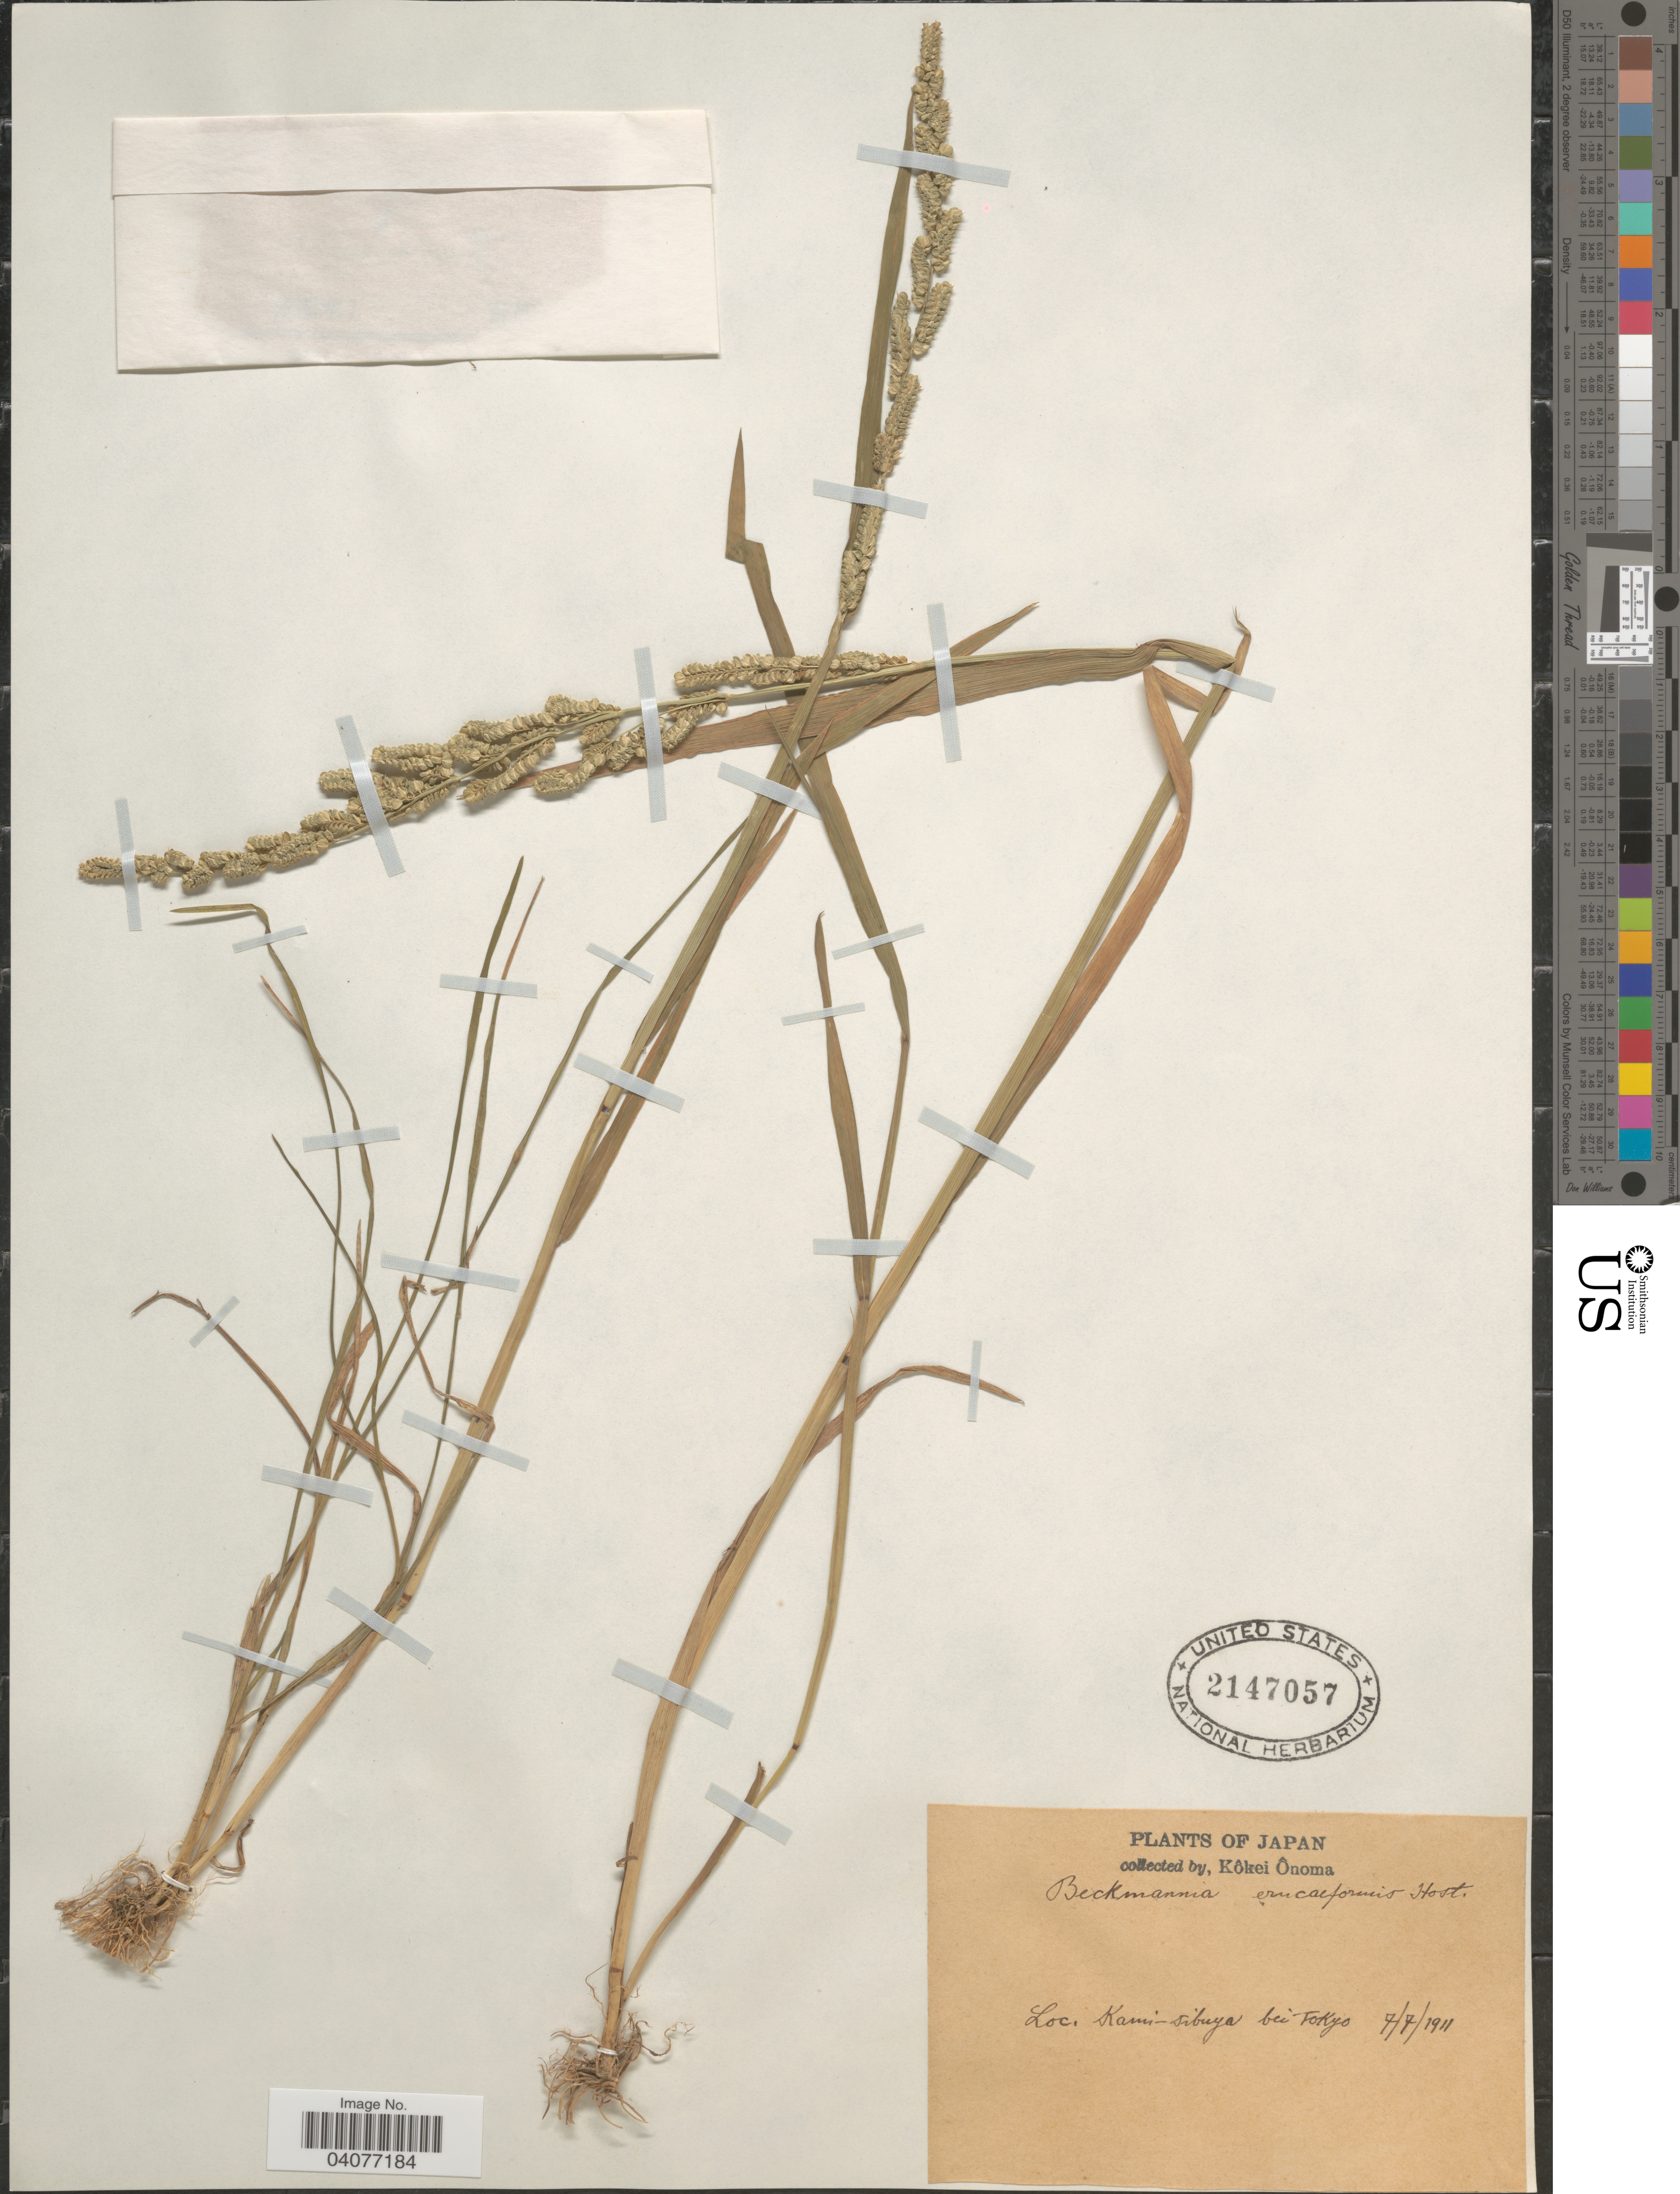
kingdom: Plantae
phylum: Tracheophyta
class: Liliopsida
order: Poales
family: Poaceae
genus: Beckmannia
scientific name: Beckmannia eruciformis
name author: (L.) Host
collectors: K. Onoma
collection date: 1911-07-07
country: Japan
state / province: Tokyo, Federal City of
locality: Kami-Sibuya bei Tokyo.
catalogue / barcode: US 2147057